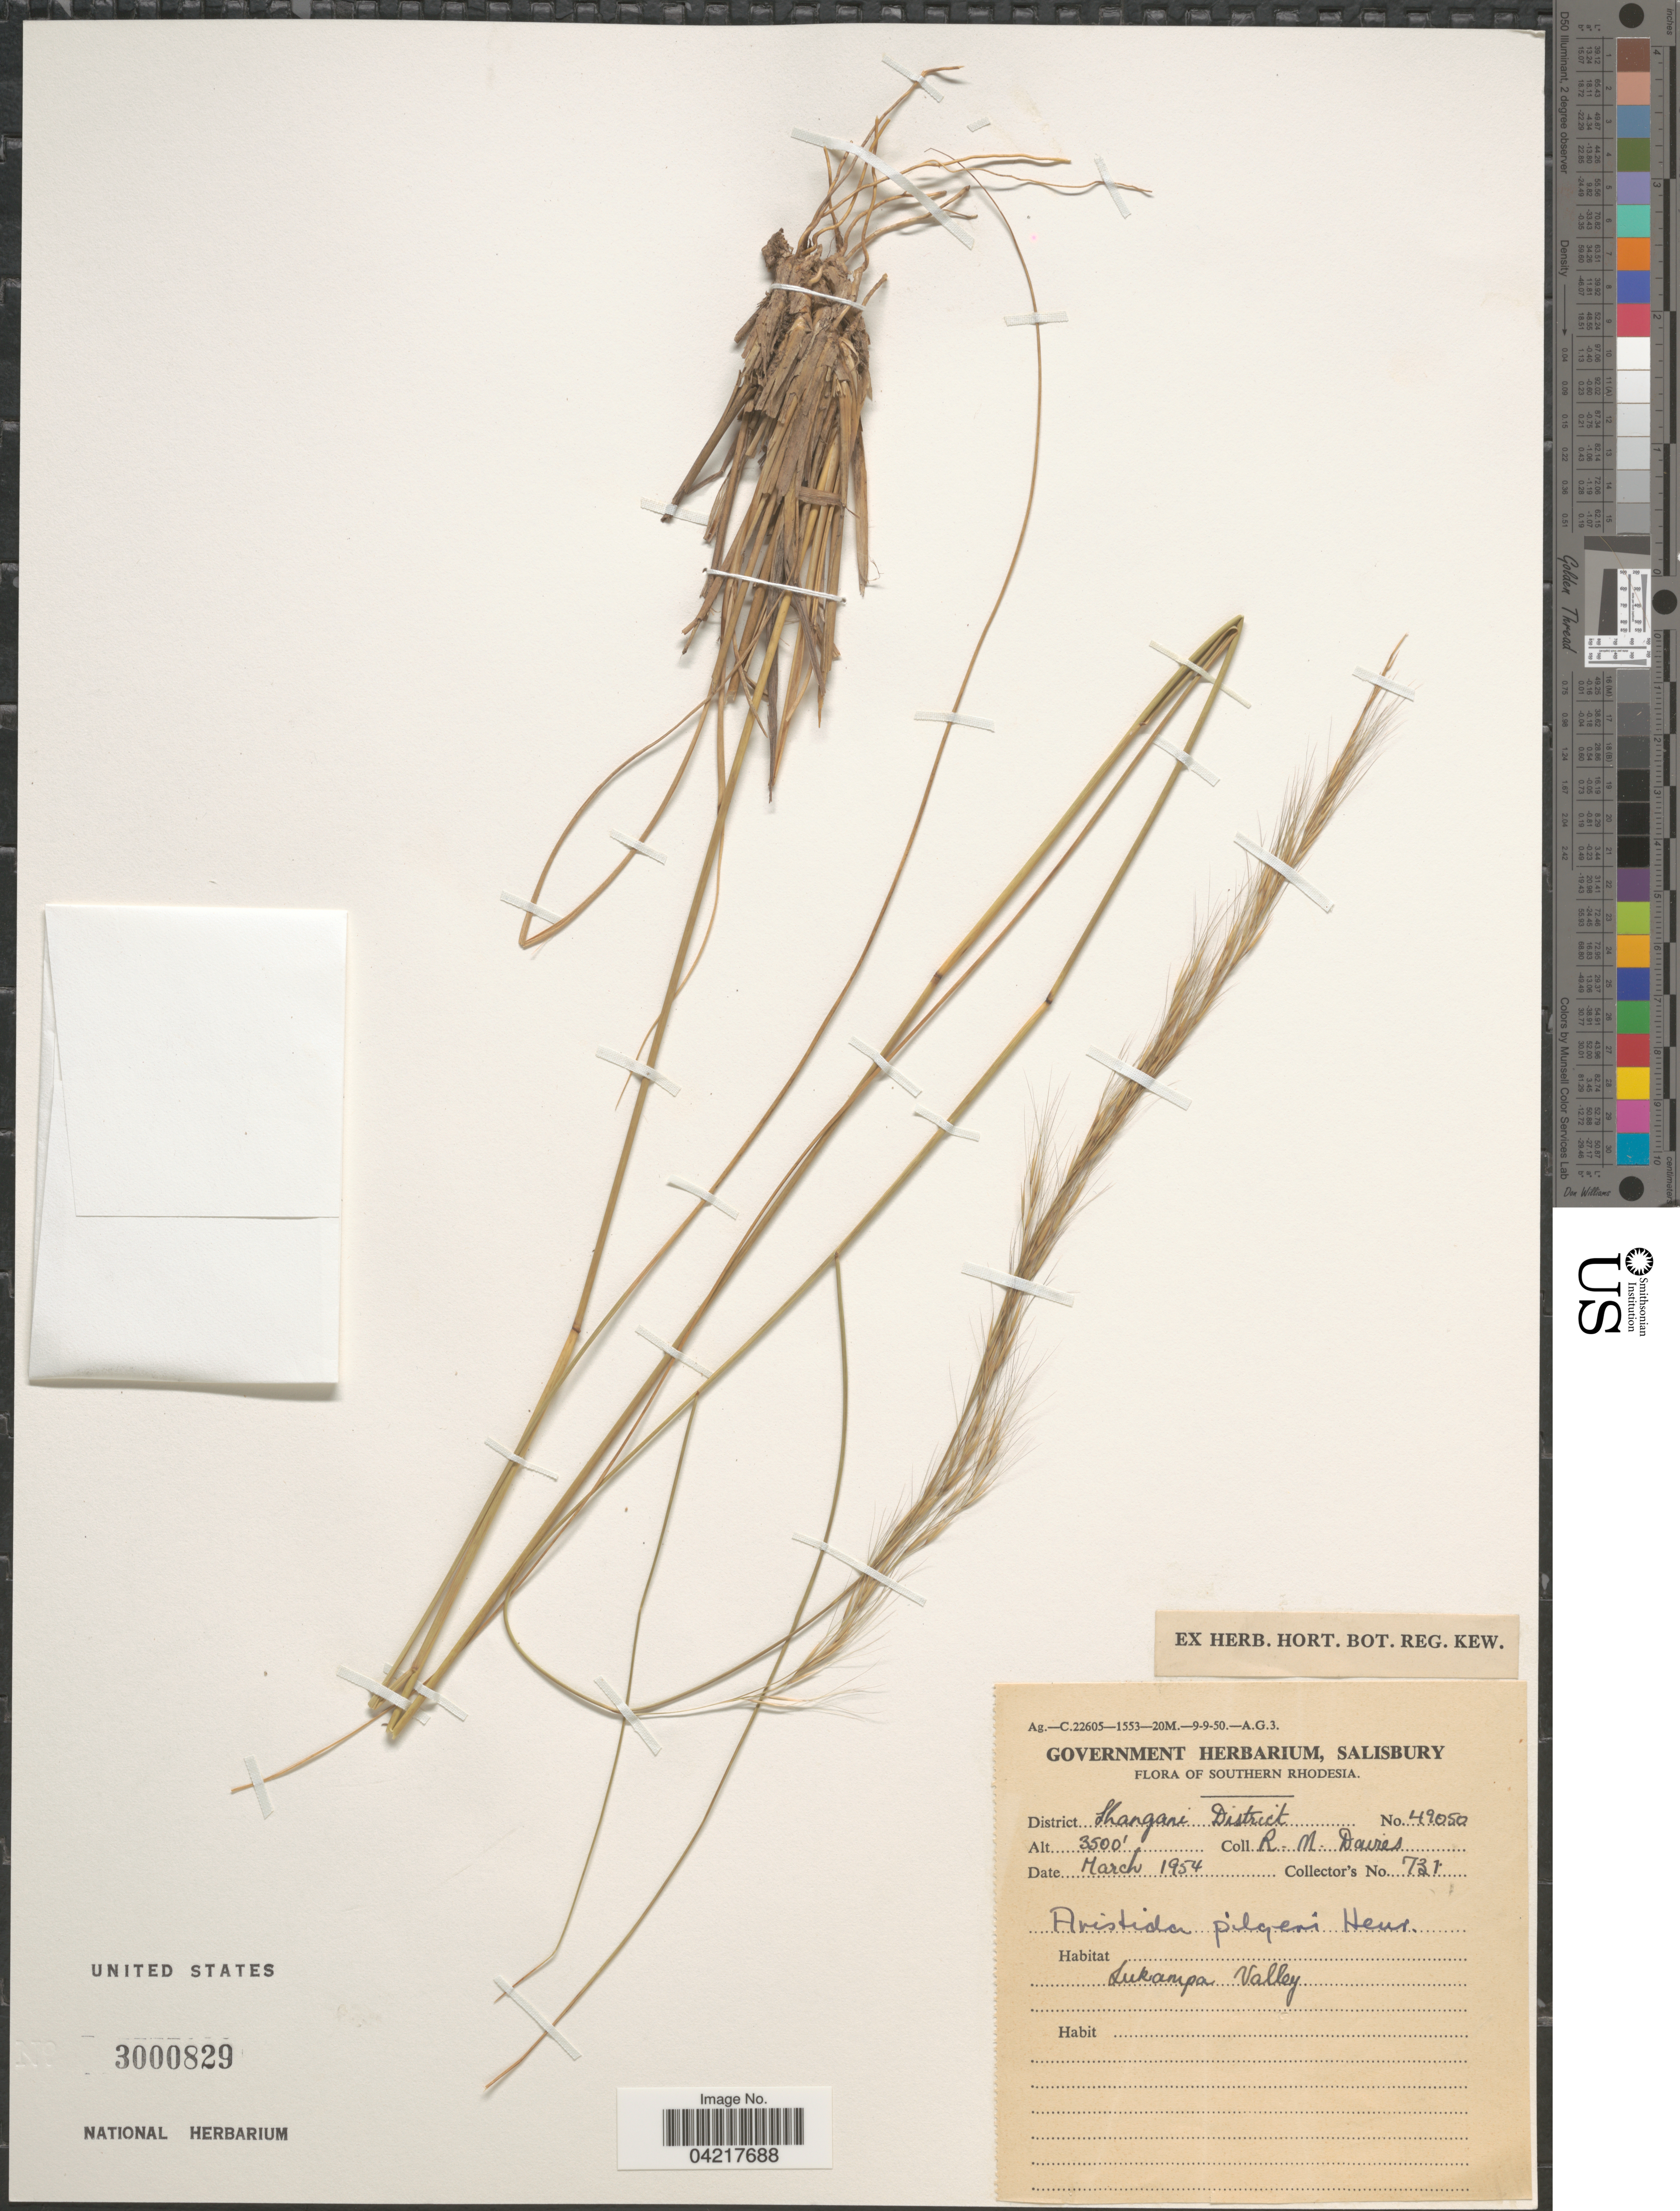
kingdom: Plantae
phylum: Tracheophyta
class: Liliopsida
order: Poales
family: Poaceae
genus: Aristida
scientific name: Aristida pilgeri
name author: Henr.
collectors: R. Davies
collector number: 731/49050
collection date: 1954-03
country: Zimbabwe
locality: Southern Rhodesia. District Shangani District. Sukampa Valley.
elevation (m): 1067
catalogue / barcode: US 3000829